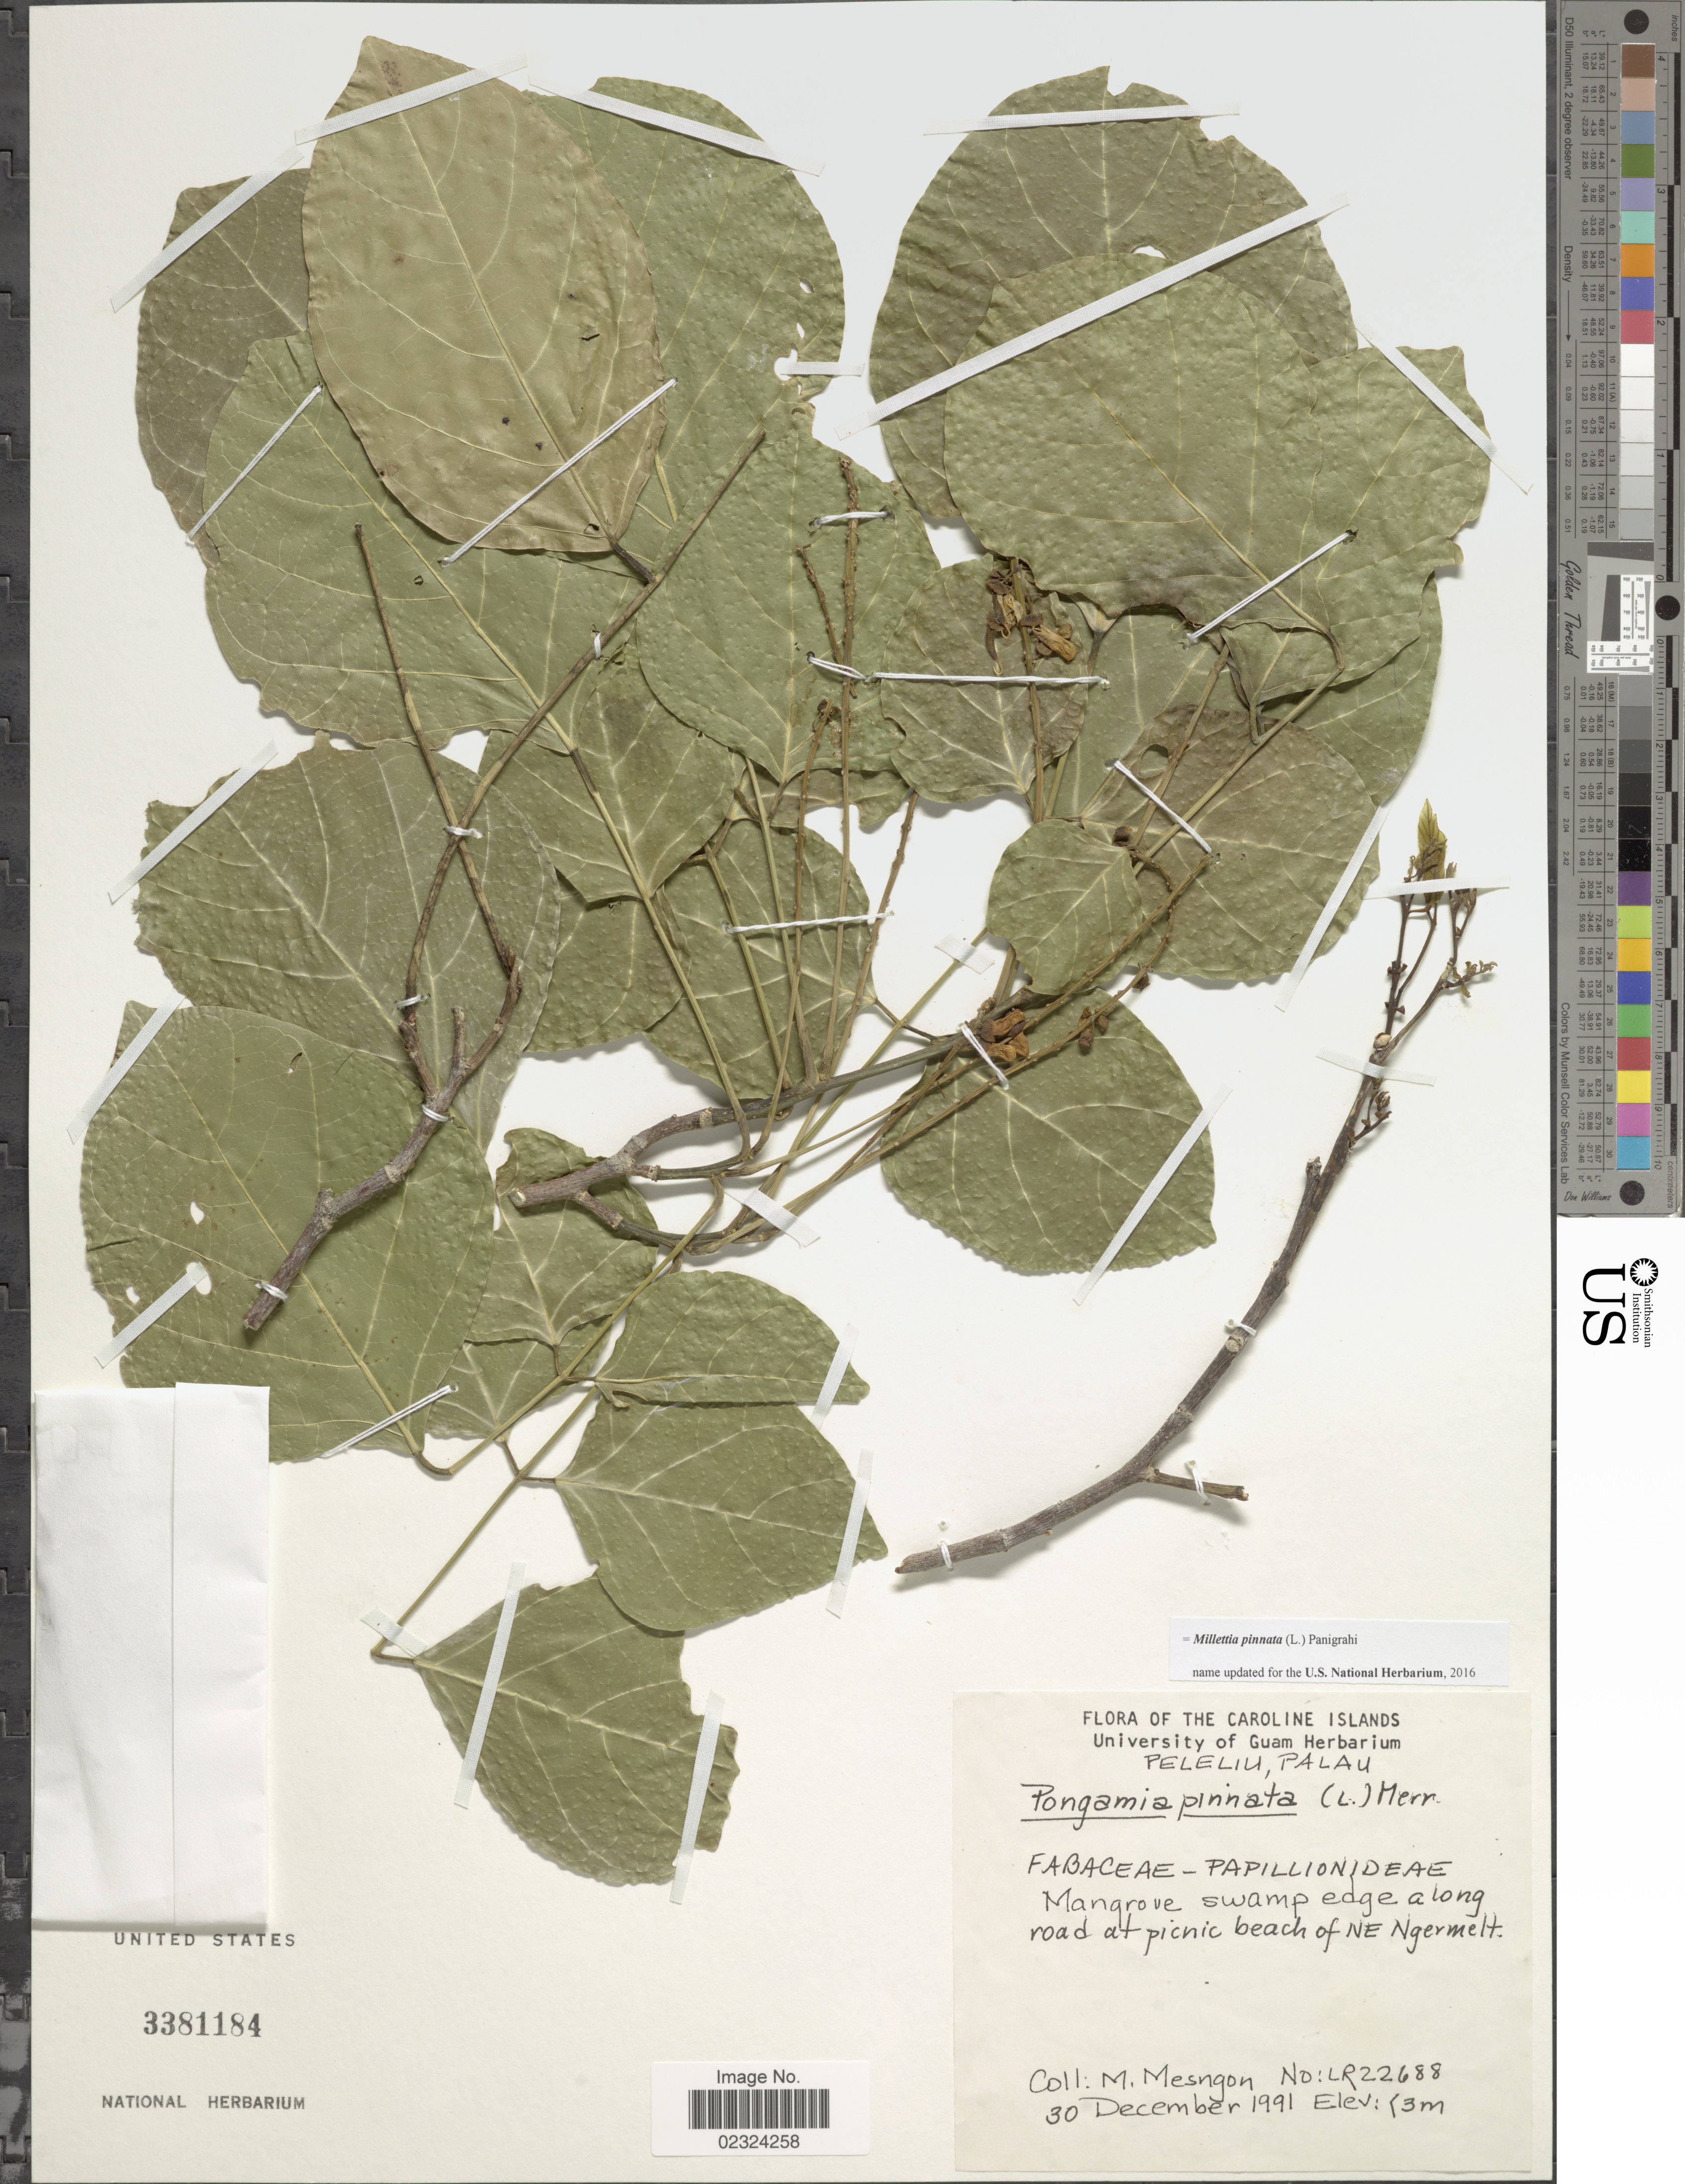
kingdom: Plantae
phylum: Tracheophyta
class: Magnoliopsida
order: Fabales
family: Fabaceae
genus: Millettia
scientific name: Millettia pinnata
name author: (L.) Panigrahi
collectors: M. Mesngon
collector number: LR22688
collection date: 1991-12-30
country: Palau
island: Beliliou [Peleliu]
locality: Peleliu, Palau. along road at picnic beach of NE Ngermelt.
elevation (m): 3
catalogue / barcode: US 3381184